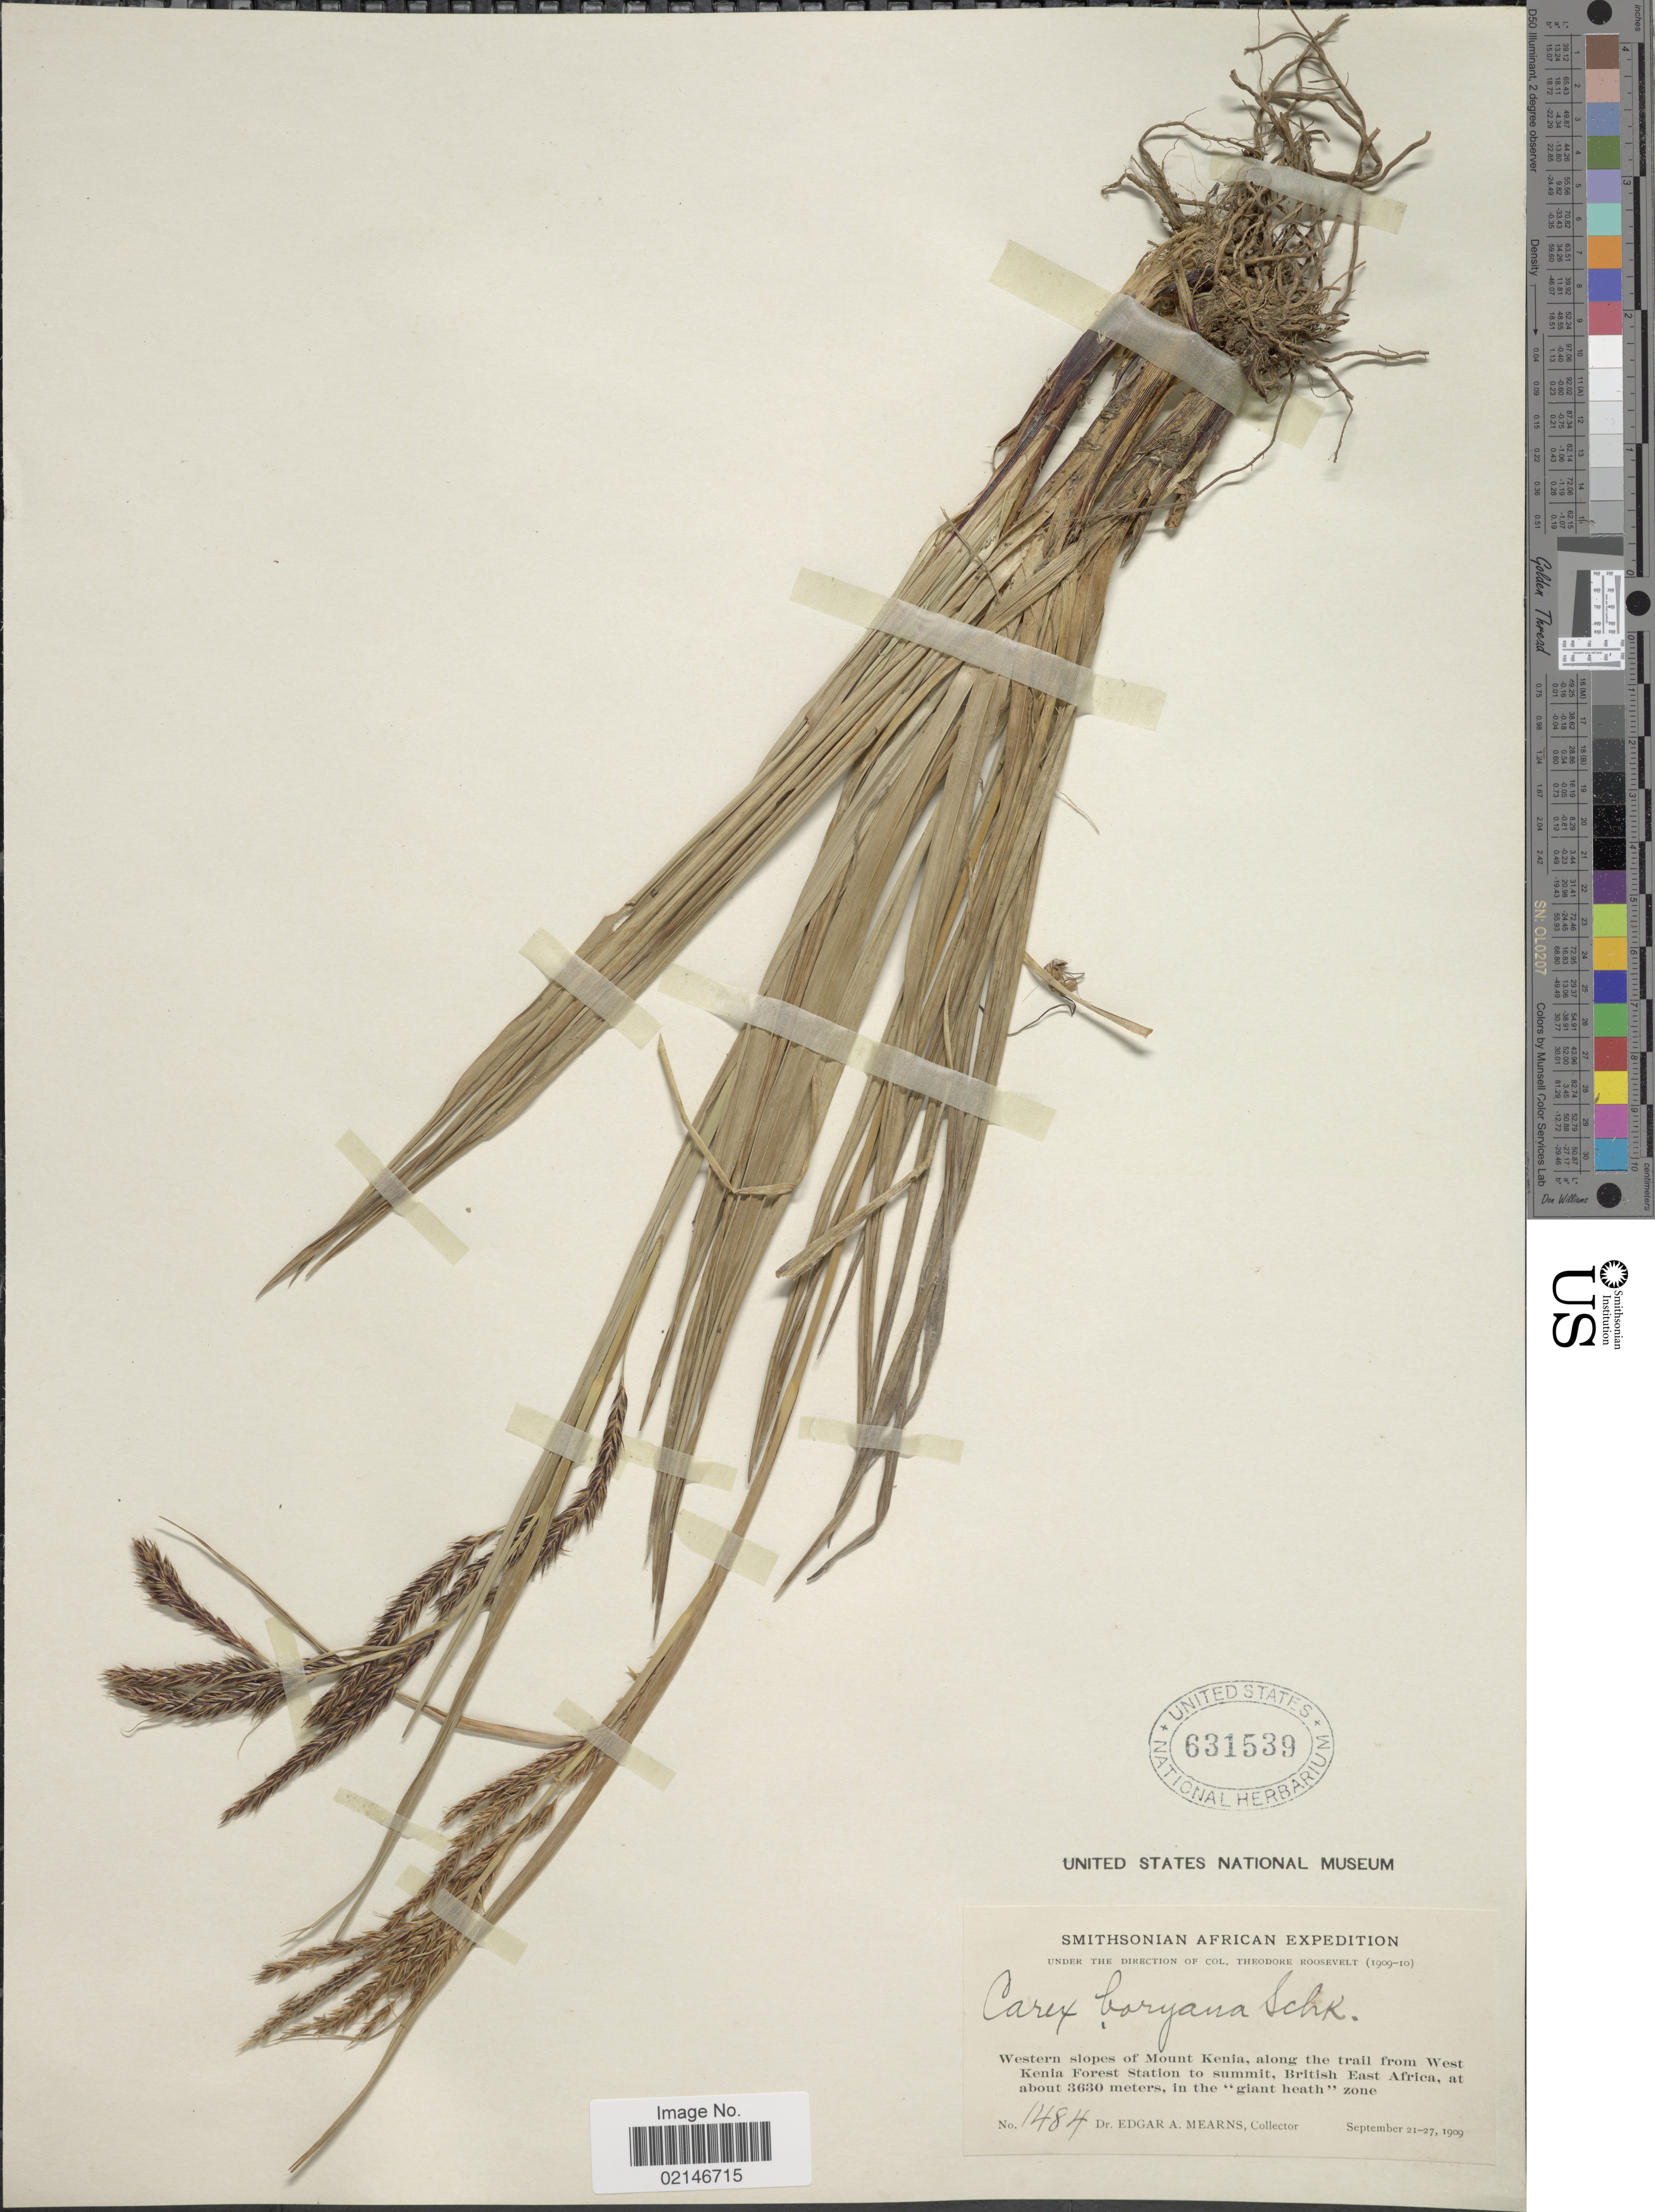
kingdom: Plantae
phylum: Tracheophyta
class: Liliopsida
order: Poales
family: Cyperaceae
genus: Carex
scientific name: Carex boryana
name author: Schkuhr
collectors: E. A. Mearns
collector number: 1484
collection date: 1909-09-21/1909-09-27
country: Kenya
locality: Western slopes of Mount Kenia, along the trail from West Kenia Forest Station to summit, British East Africa, in the "giant health" zone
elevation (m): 3630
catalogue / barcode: US 631539